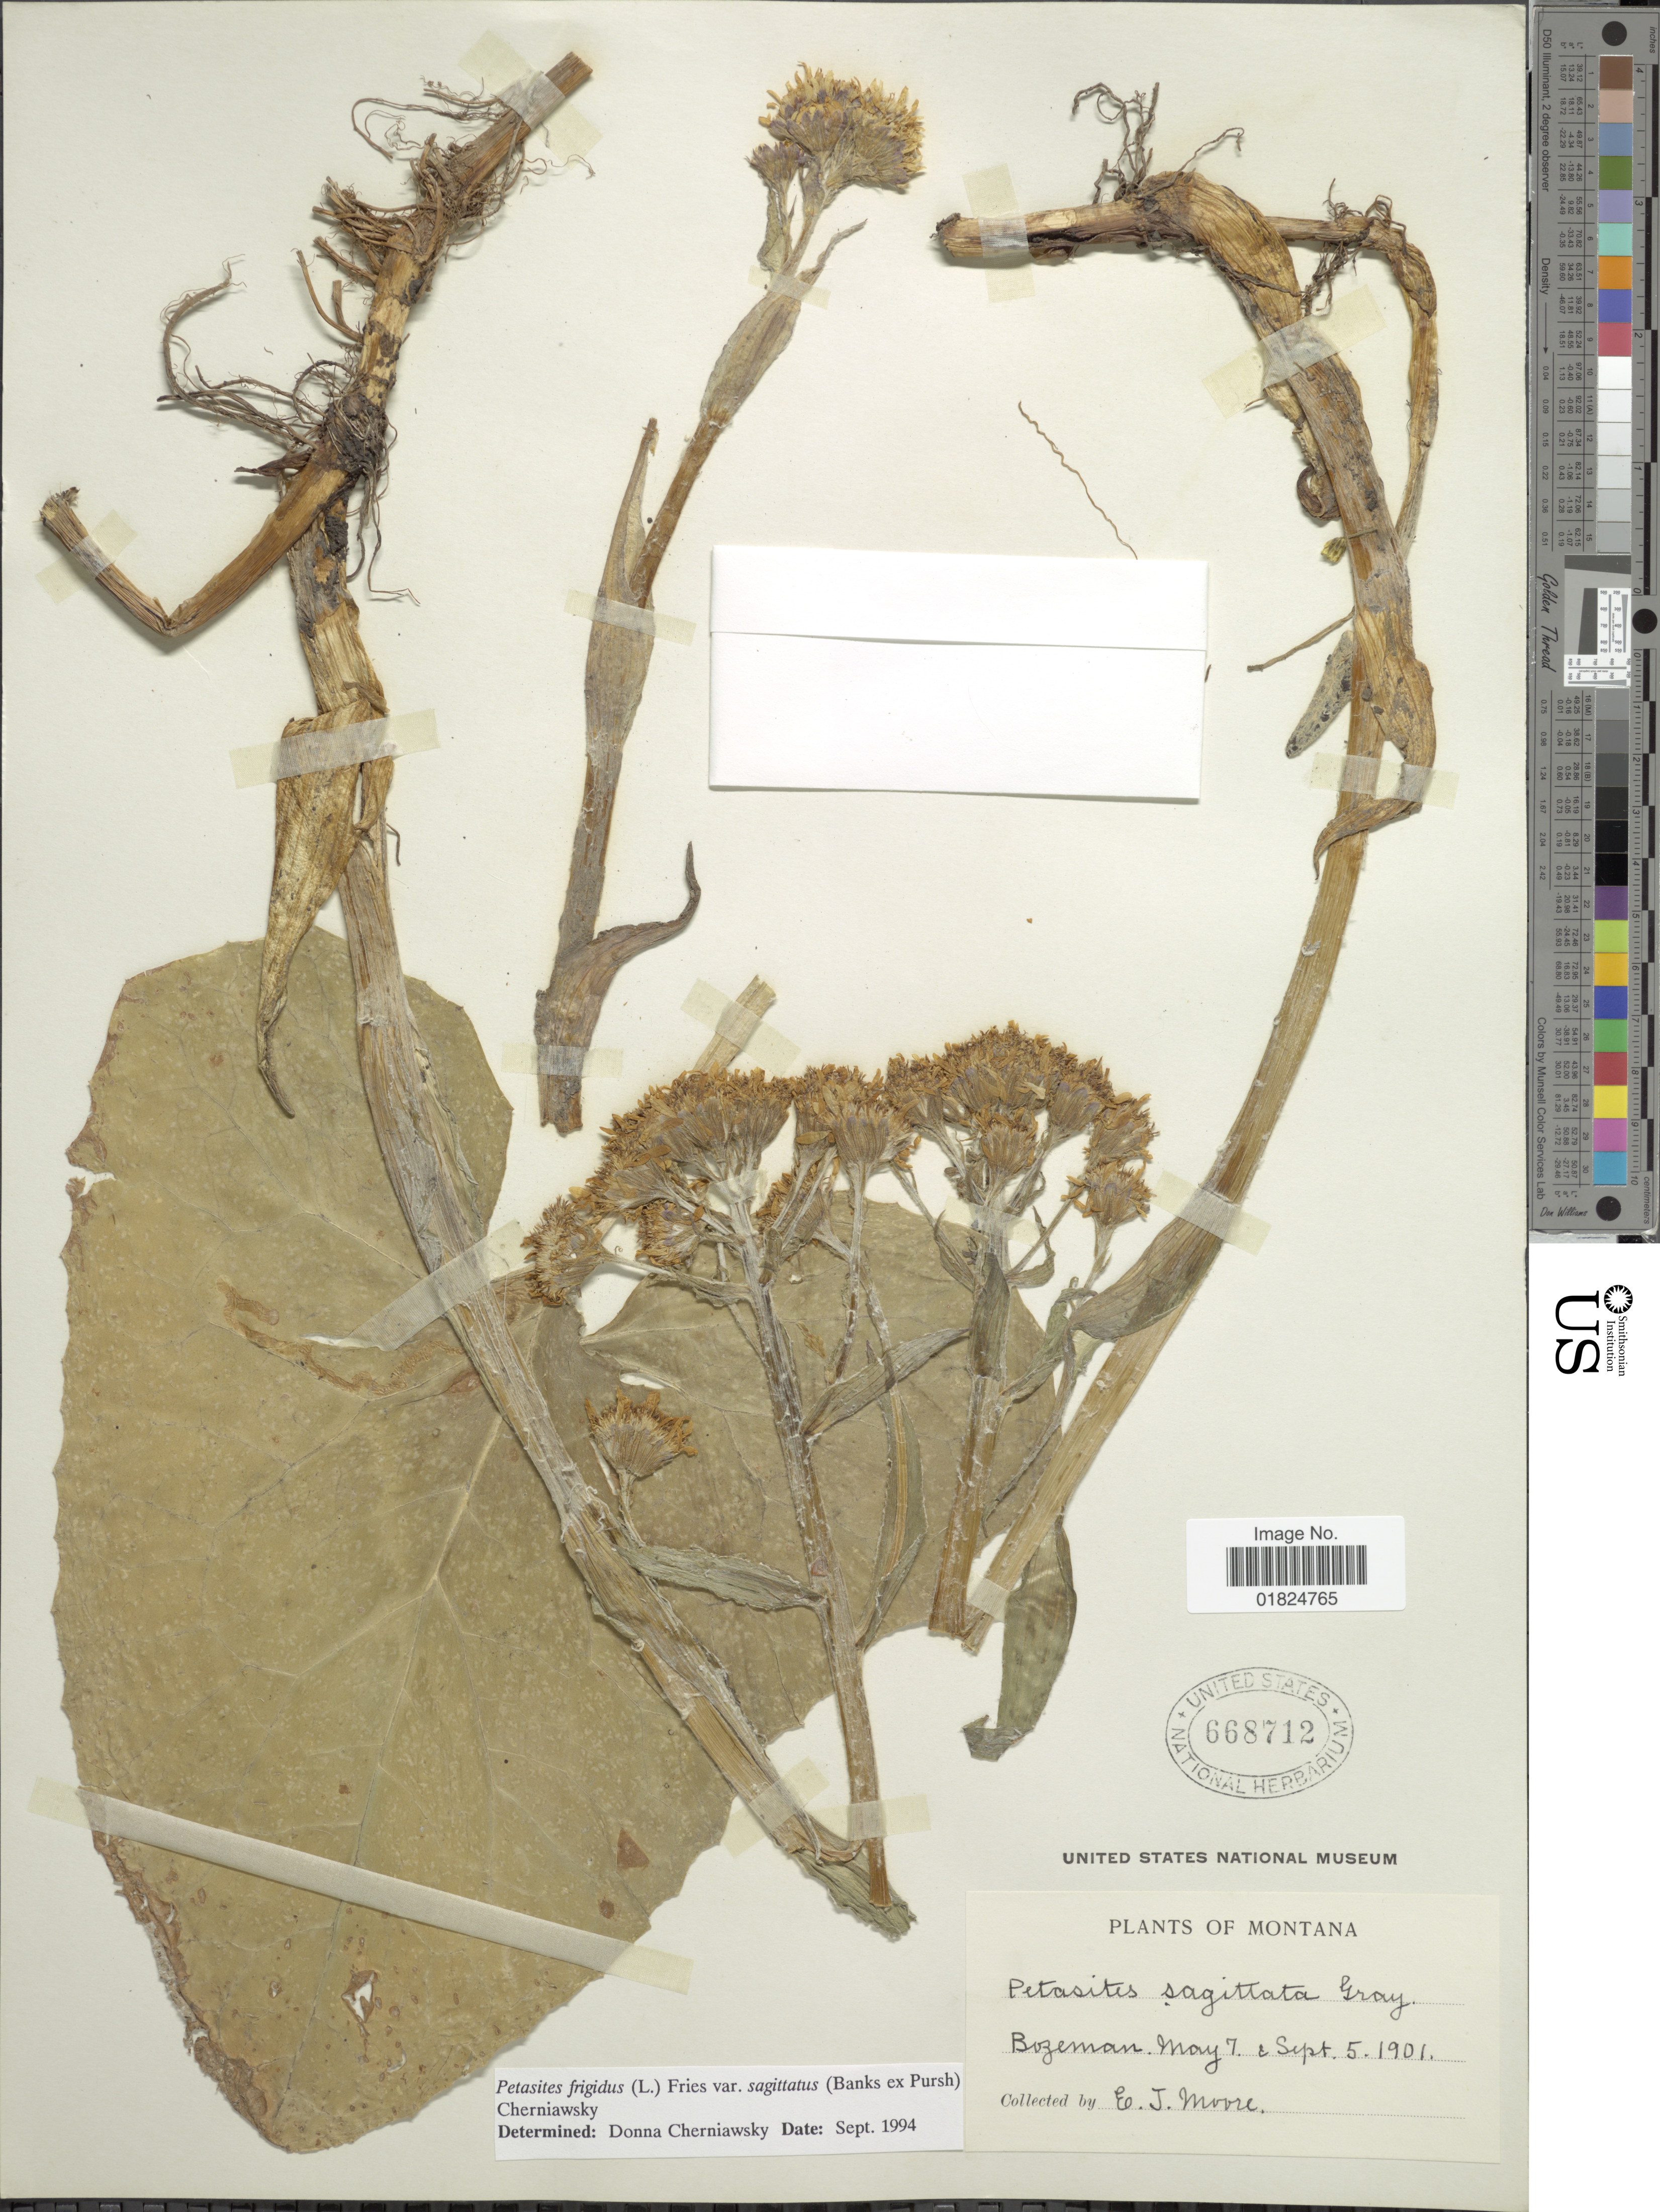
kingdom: Plantae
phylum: Tracheophyta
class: Magnoliopsida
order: Asterales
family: Asteraceae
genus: Petasites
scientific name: Petasites frigidus var. sagittatus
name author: (Banks ex Pursh) Cherniawsky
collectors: E. Moore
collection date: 1901-05-07/1901-09-05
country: United States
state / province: Montana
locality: Montana. Bozeman.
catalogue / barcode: US 668712